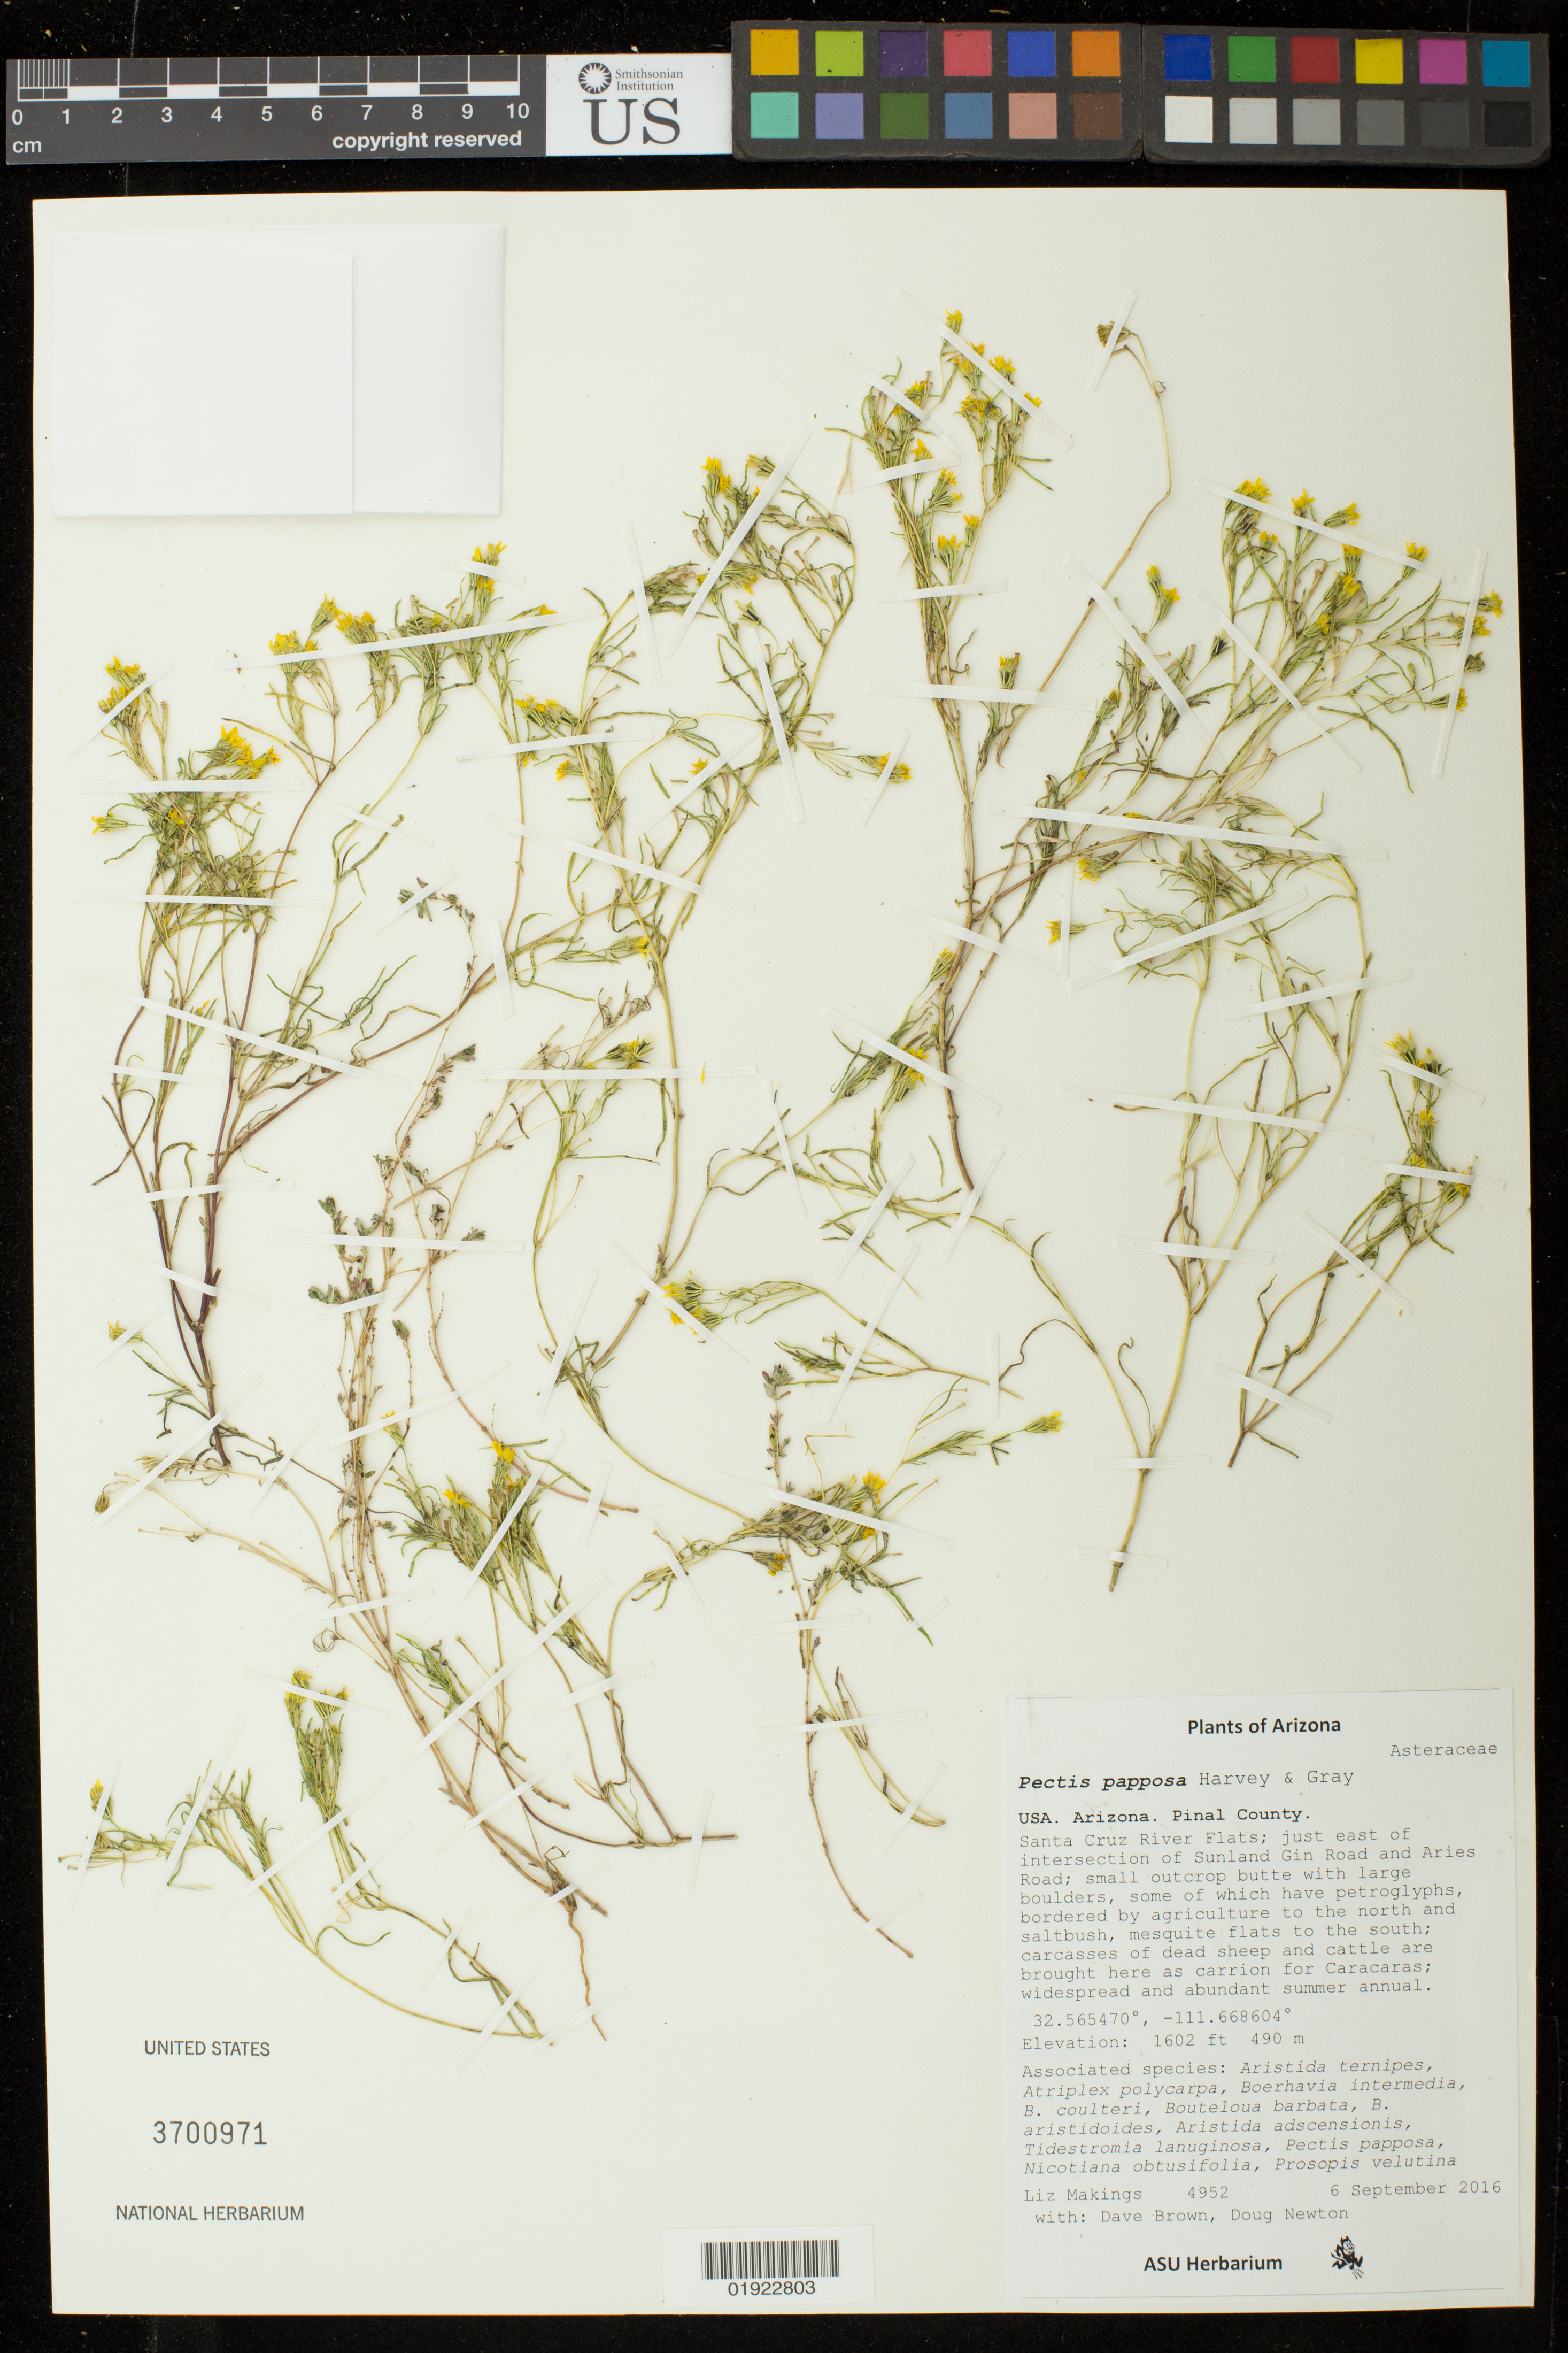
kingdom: Plantae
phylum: Tracheophyta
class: Magnoliopsida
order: Asterales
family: Asteraceae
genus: Pectis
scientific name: Pectis papposa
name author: Harv. & A. Gray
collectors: L. Makings, D. Brown & D. Newton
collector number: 4952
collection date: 2016-09-06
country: United States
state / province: Arizona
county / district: Pinal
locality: Santa Cruz River Flats; just east of intersection of Sunland Gin Road and Aries Road.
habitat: Small outcrop butte with large boulders, some of which have petroglyphs, bordered by agriculture to the north and saltbrush, mesquite flats to the south; carcasses of dead sheep and cattle are brought here as carrion for Caracaras.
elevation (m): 490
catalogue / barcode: US 3700971